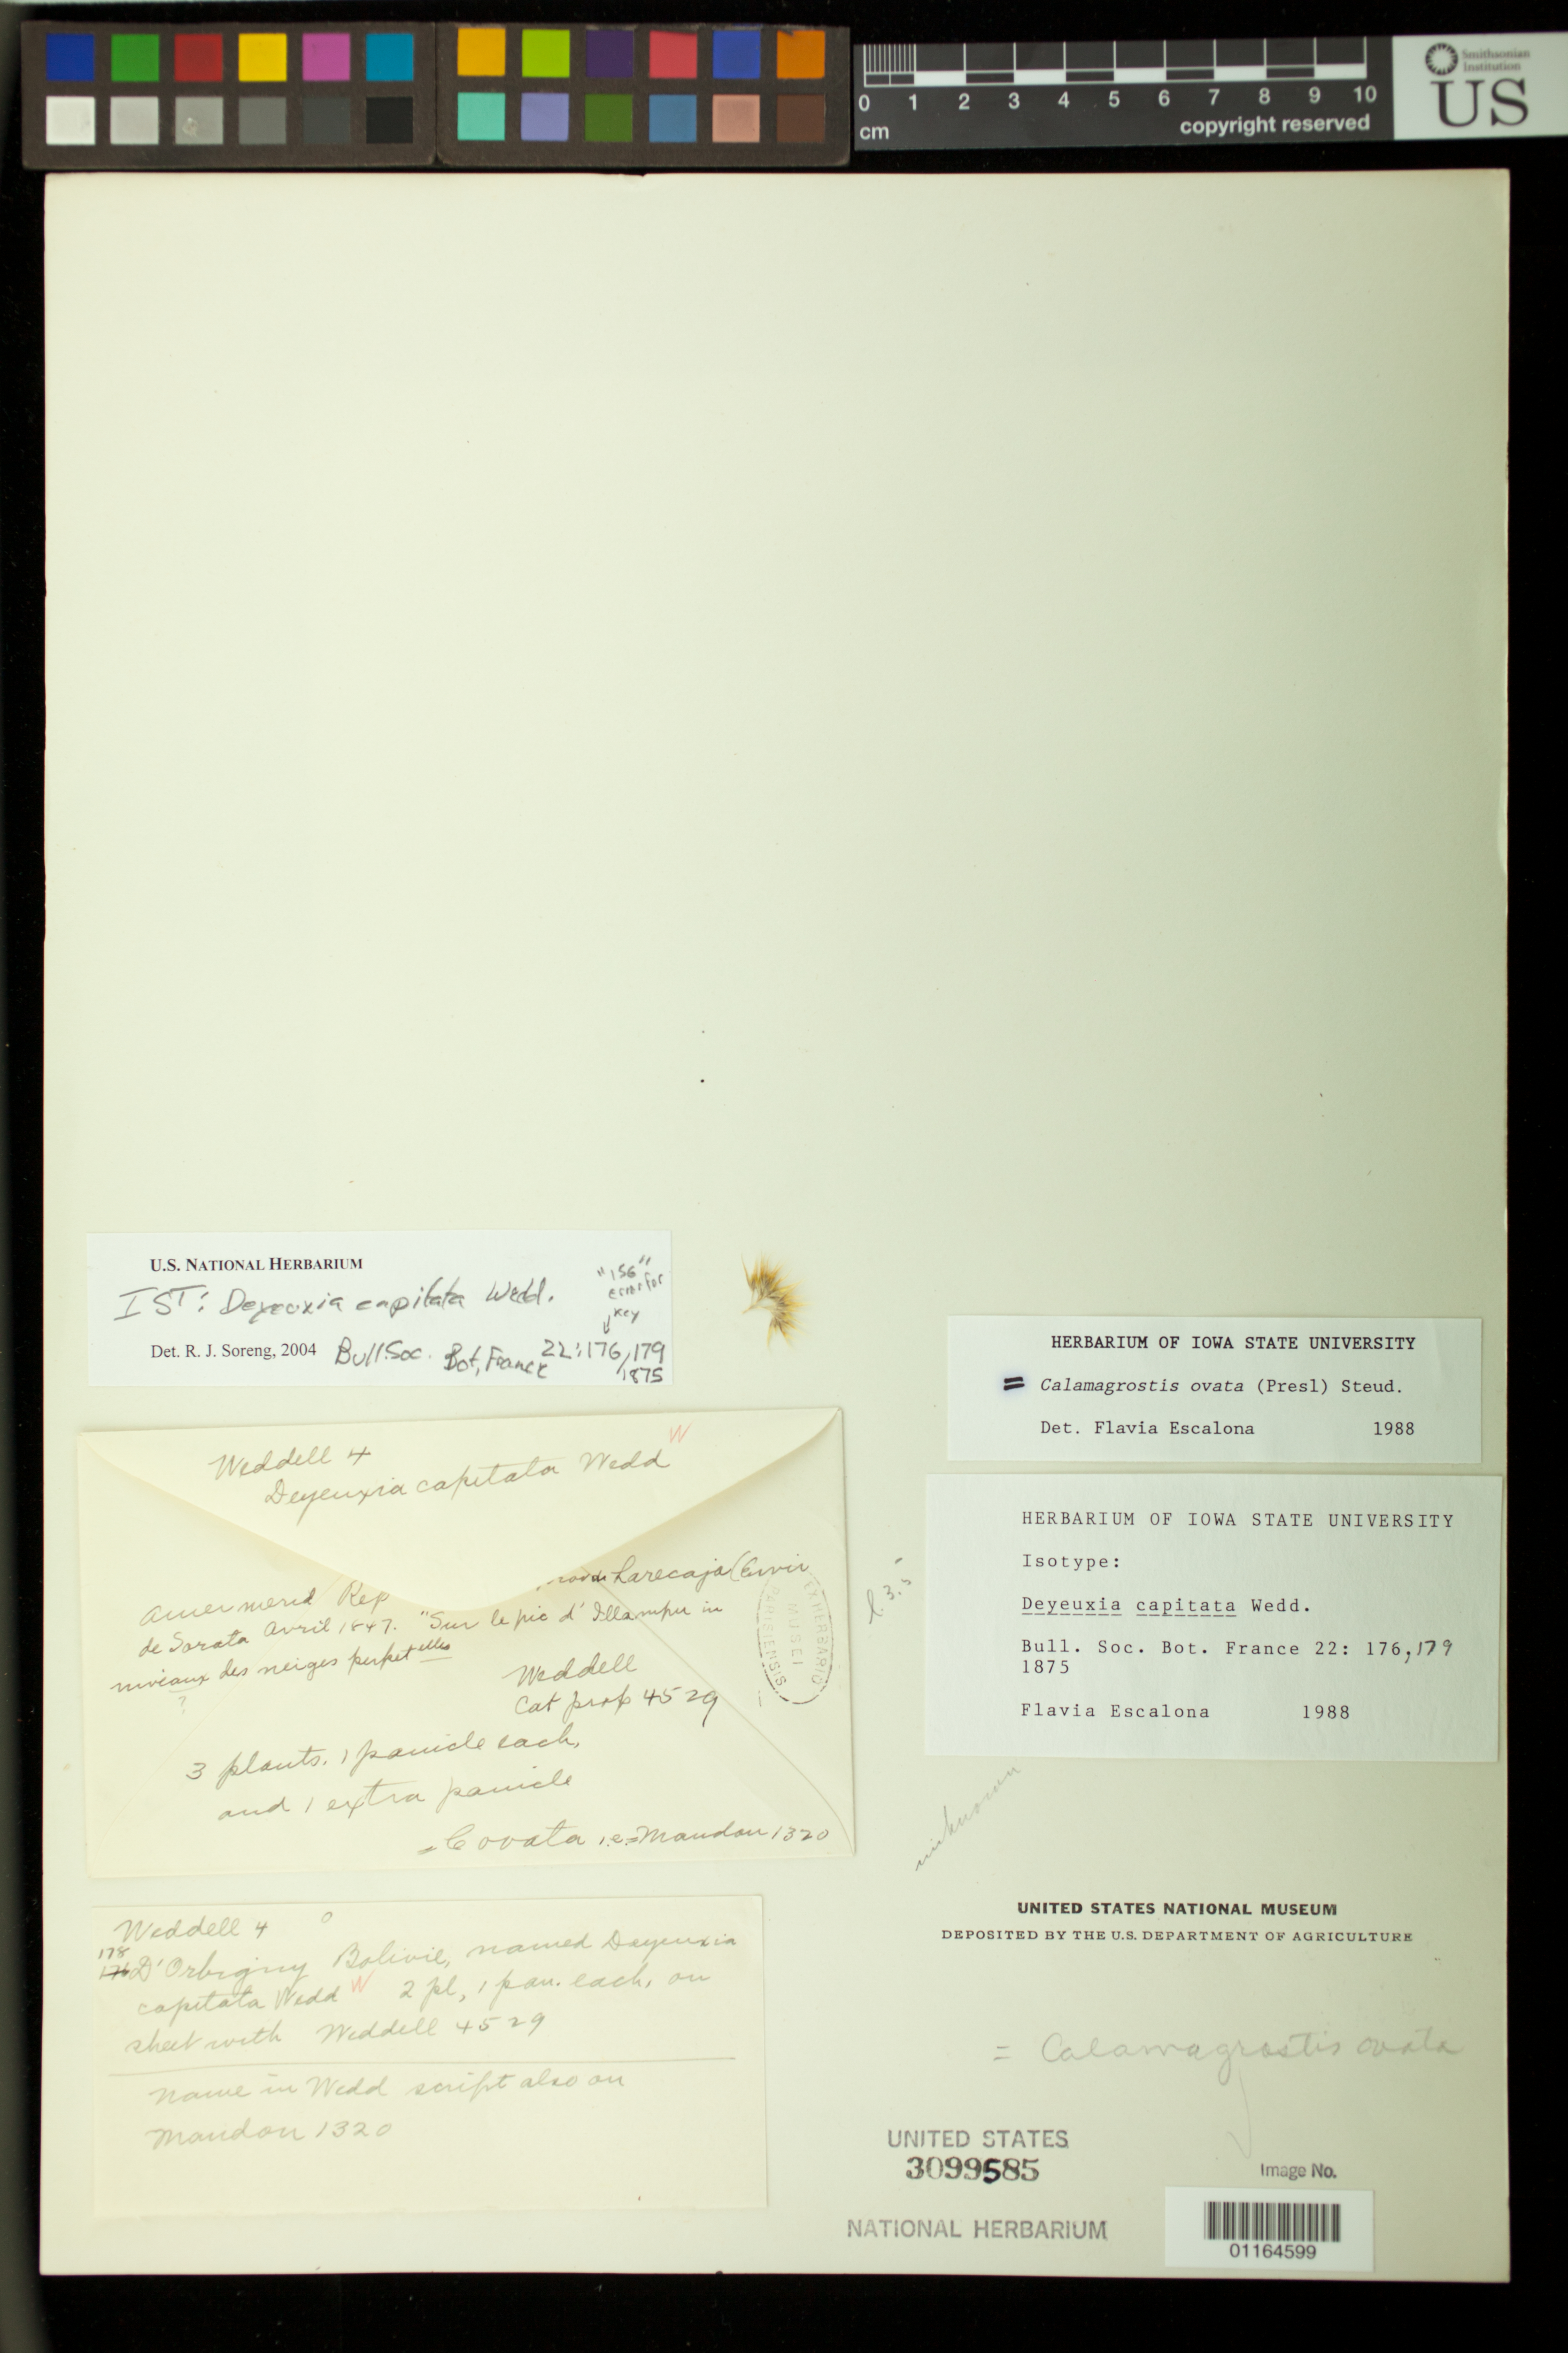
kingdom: Plantae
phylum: Tracheophyta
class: Liliopsida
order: Poales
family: Poaceae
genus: Deyeuxia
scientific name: Deyeuxia capitata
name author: Wedd.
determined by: Soreng, Robert J., Research Associate (BOT), Smithsonian Institution - National Museum of Natural History (UNITED STATES)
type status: Type Collection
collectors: H. A. Weddell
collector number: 4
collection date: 1847-04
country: Bolivia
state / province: La Páz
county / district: Larecaja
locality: envir. de Sorata, sur le pic d' Illampu in niveaux des neiges perpetillis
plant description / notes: Fragmentary material of type specimen ex herb. Paris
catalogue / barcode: US 3099585